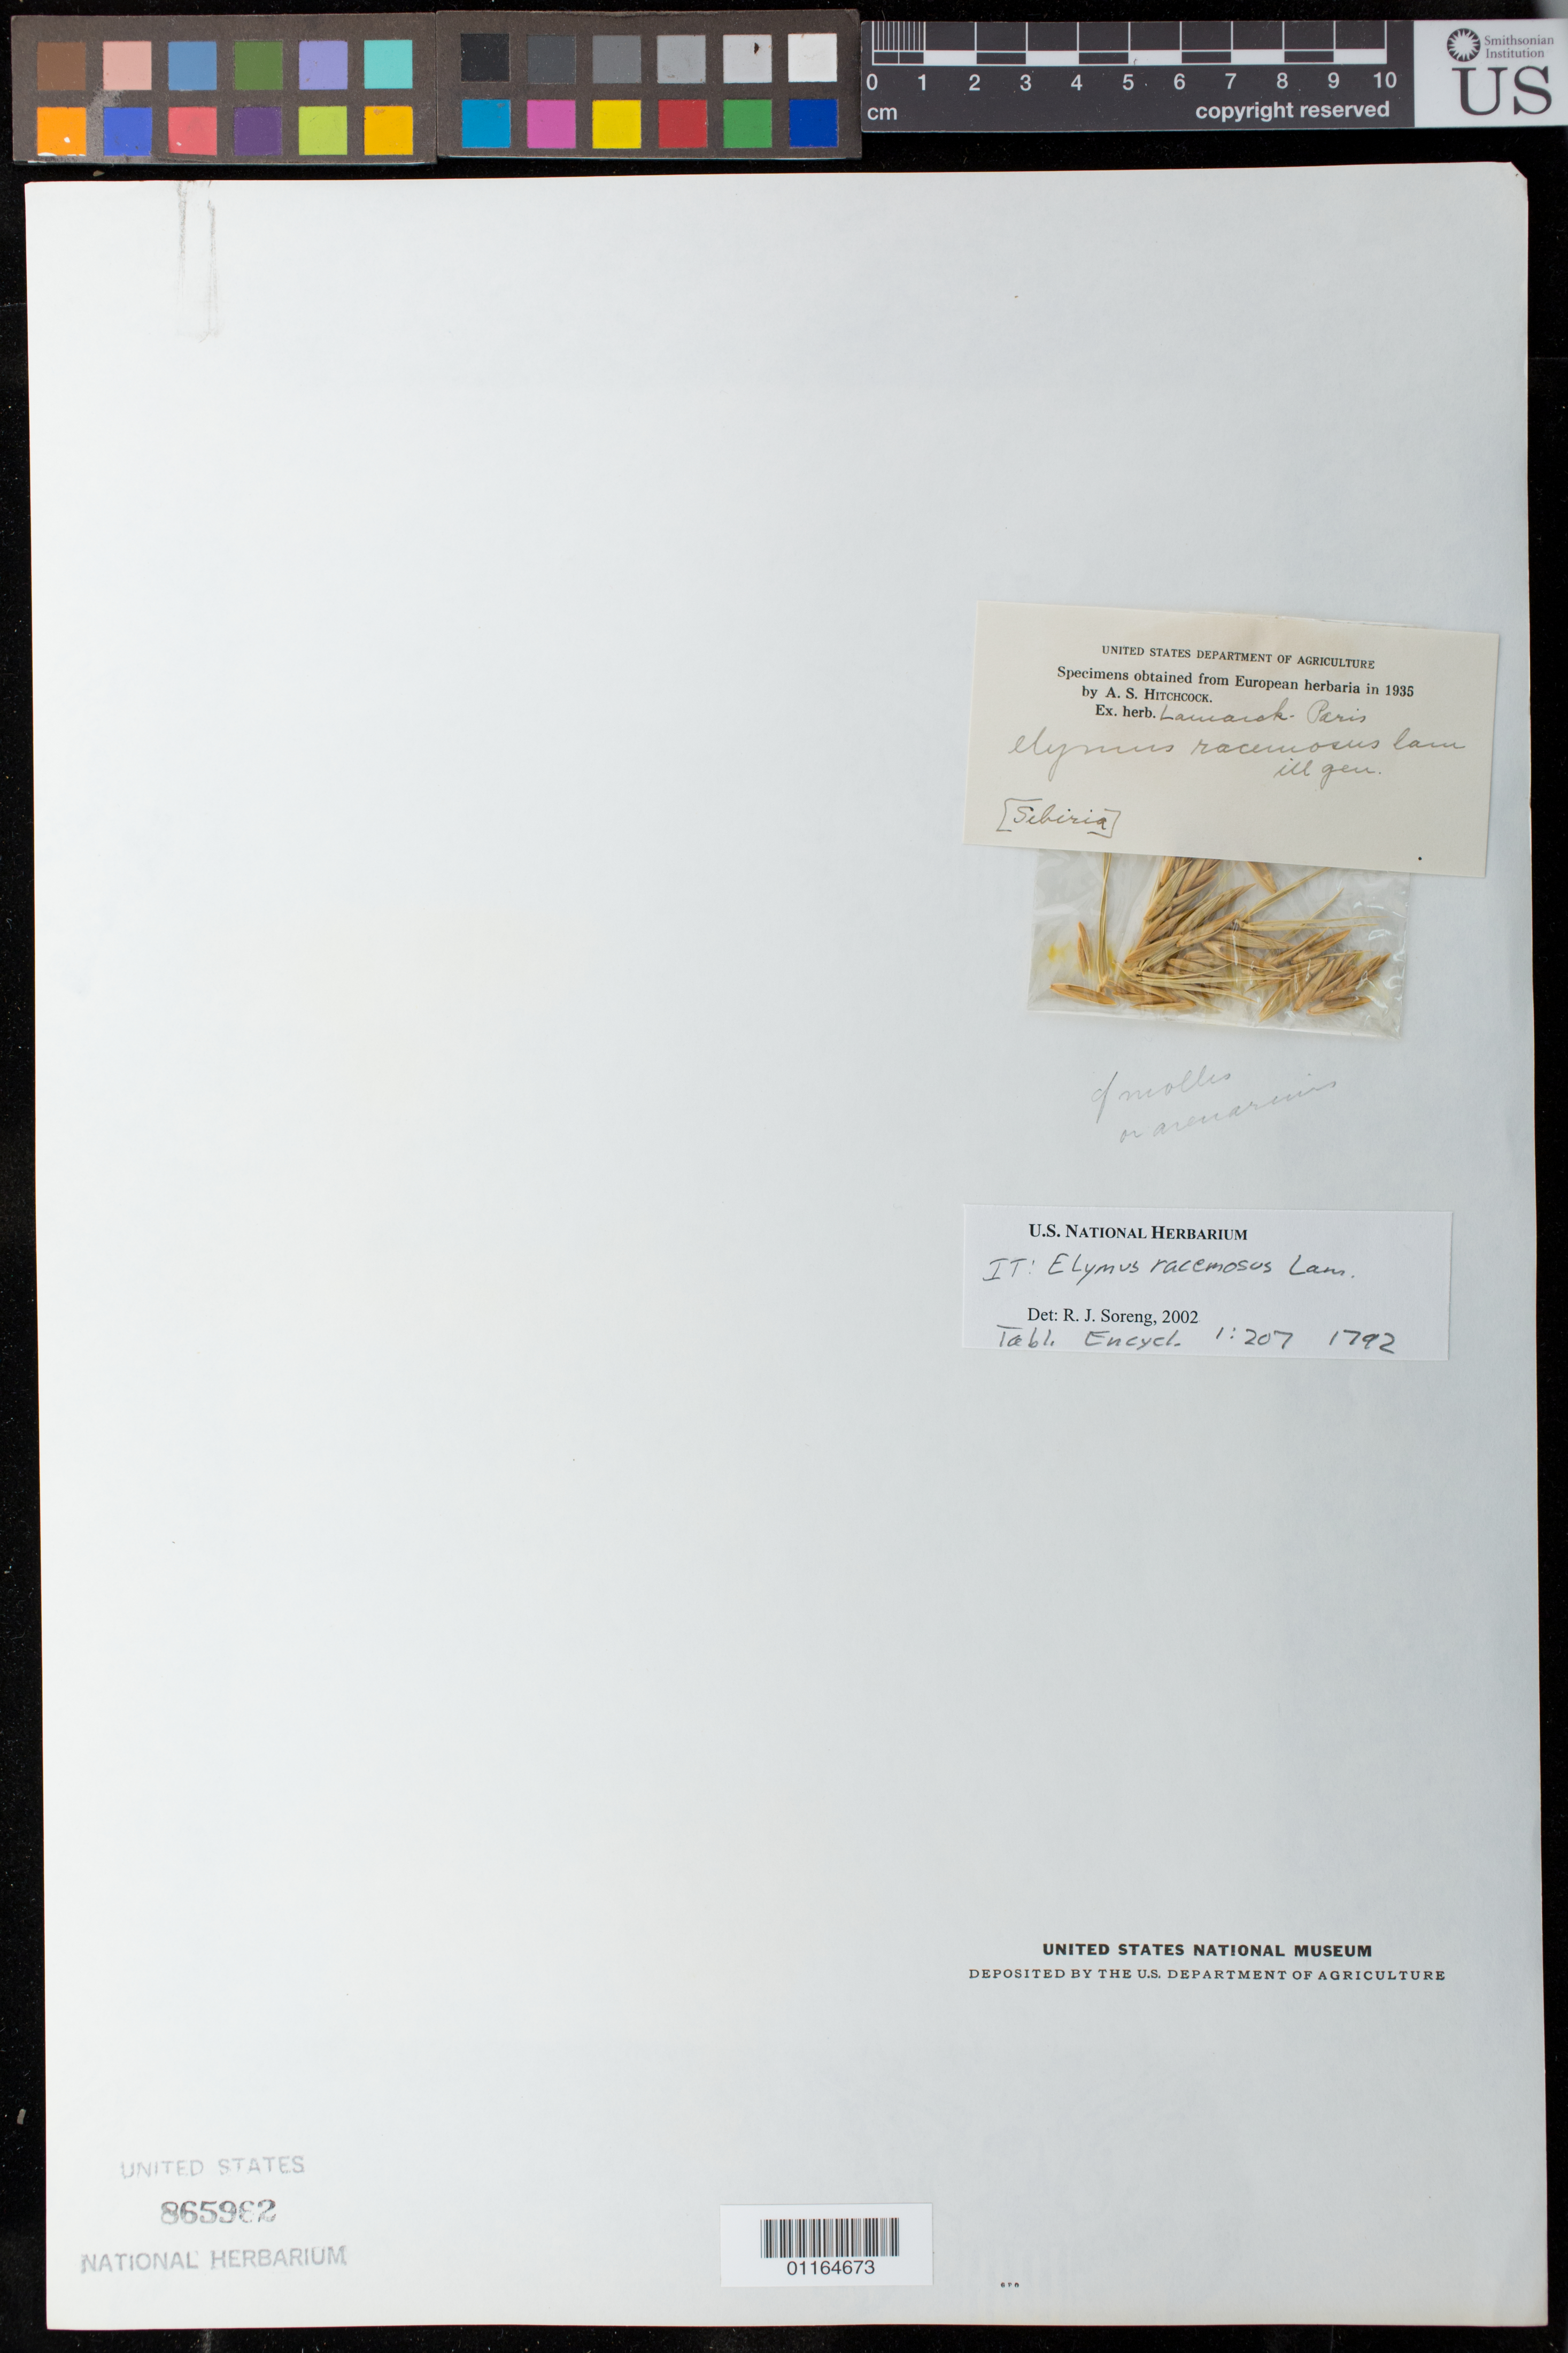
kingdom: Plantae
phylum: Tracheophyta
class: Liliopsida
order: Poales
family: Poaceae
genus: Elymus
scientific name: Elymus racemosus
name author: Lam.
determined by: Soreng, Robert J., Research Associate (BOT), Smithsonian Institution - National Museum of Natural History (UNITED STATES)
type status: Isotype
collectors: J. B. A. Lamarck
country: Russian Federation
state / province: Siberia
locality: Siberia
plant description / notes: Fragmentary material of type specimen ex herb. Lamarck (Paris)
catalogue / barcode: US 865962